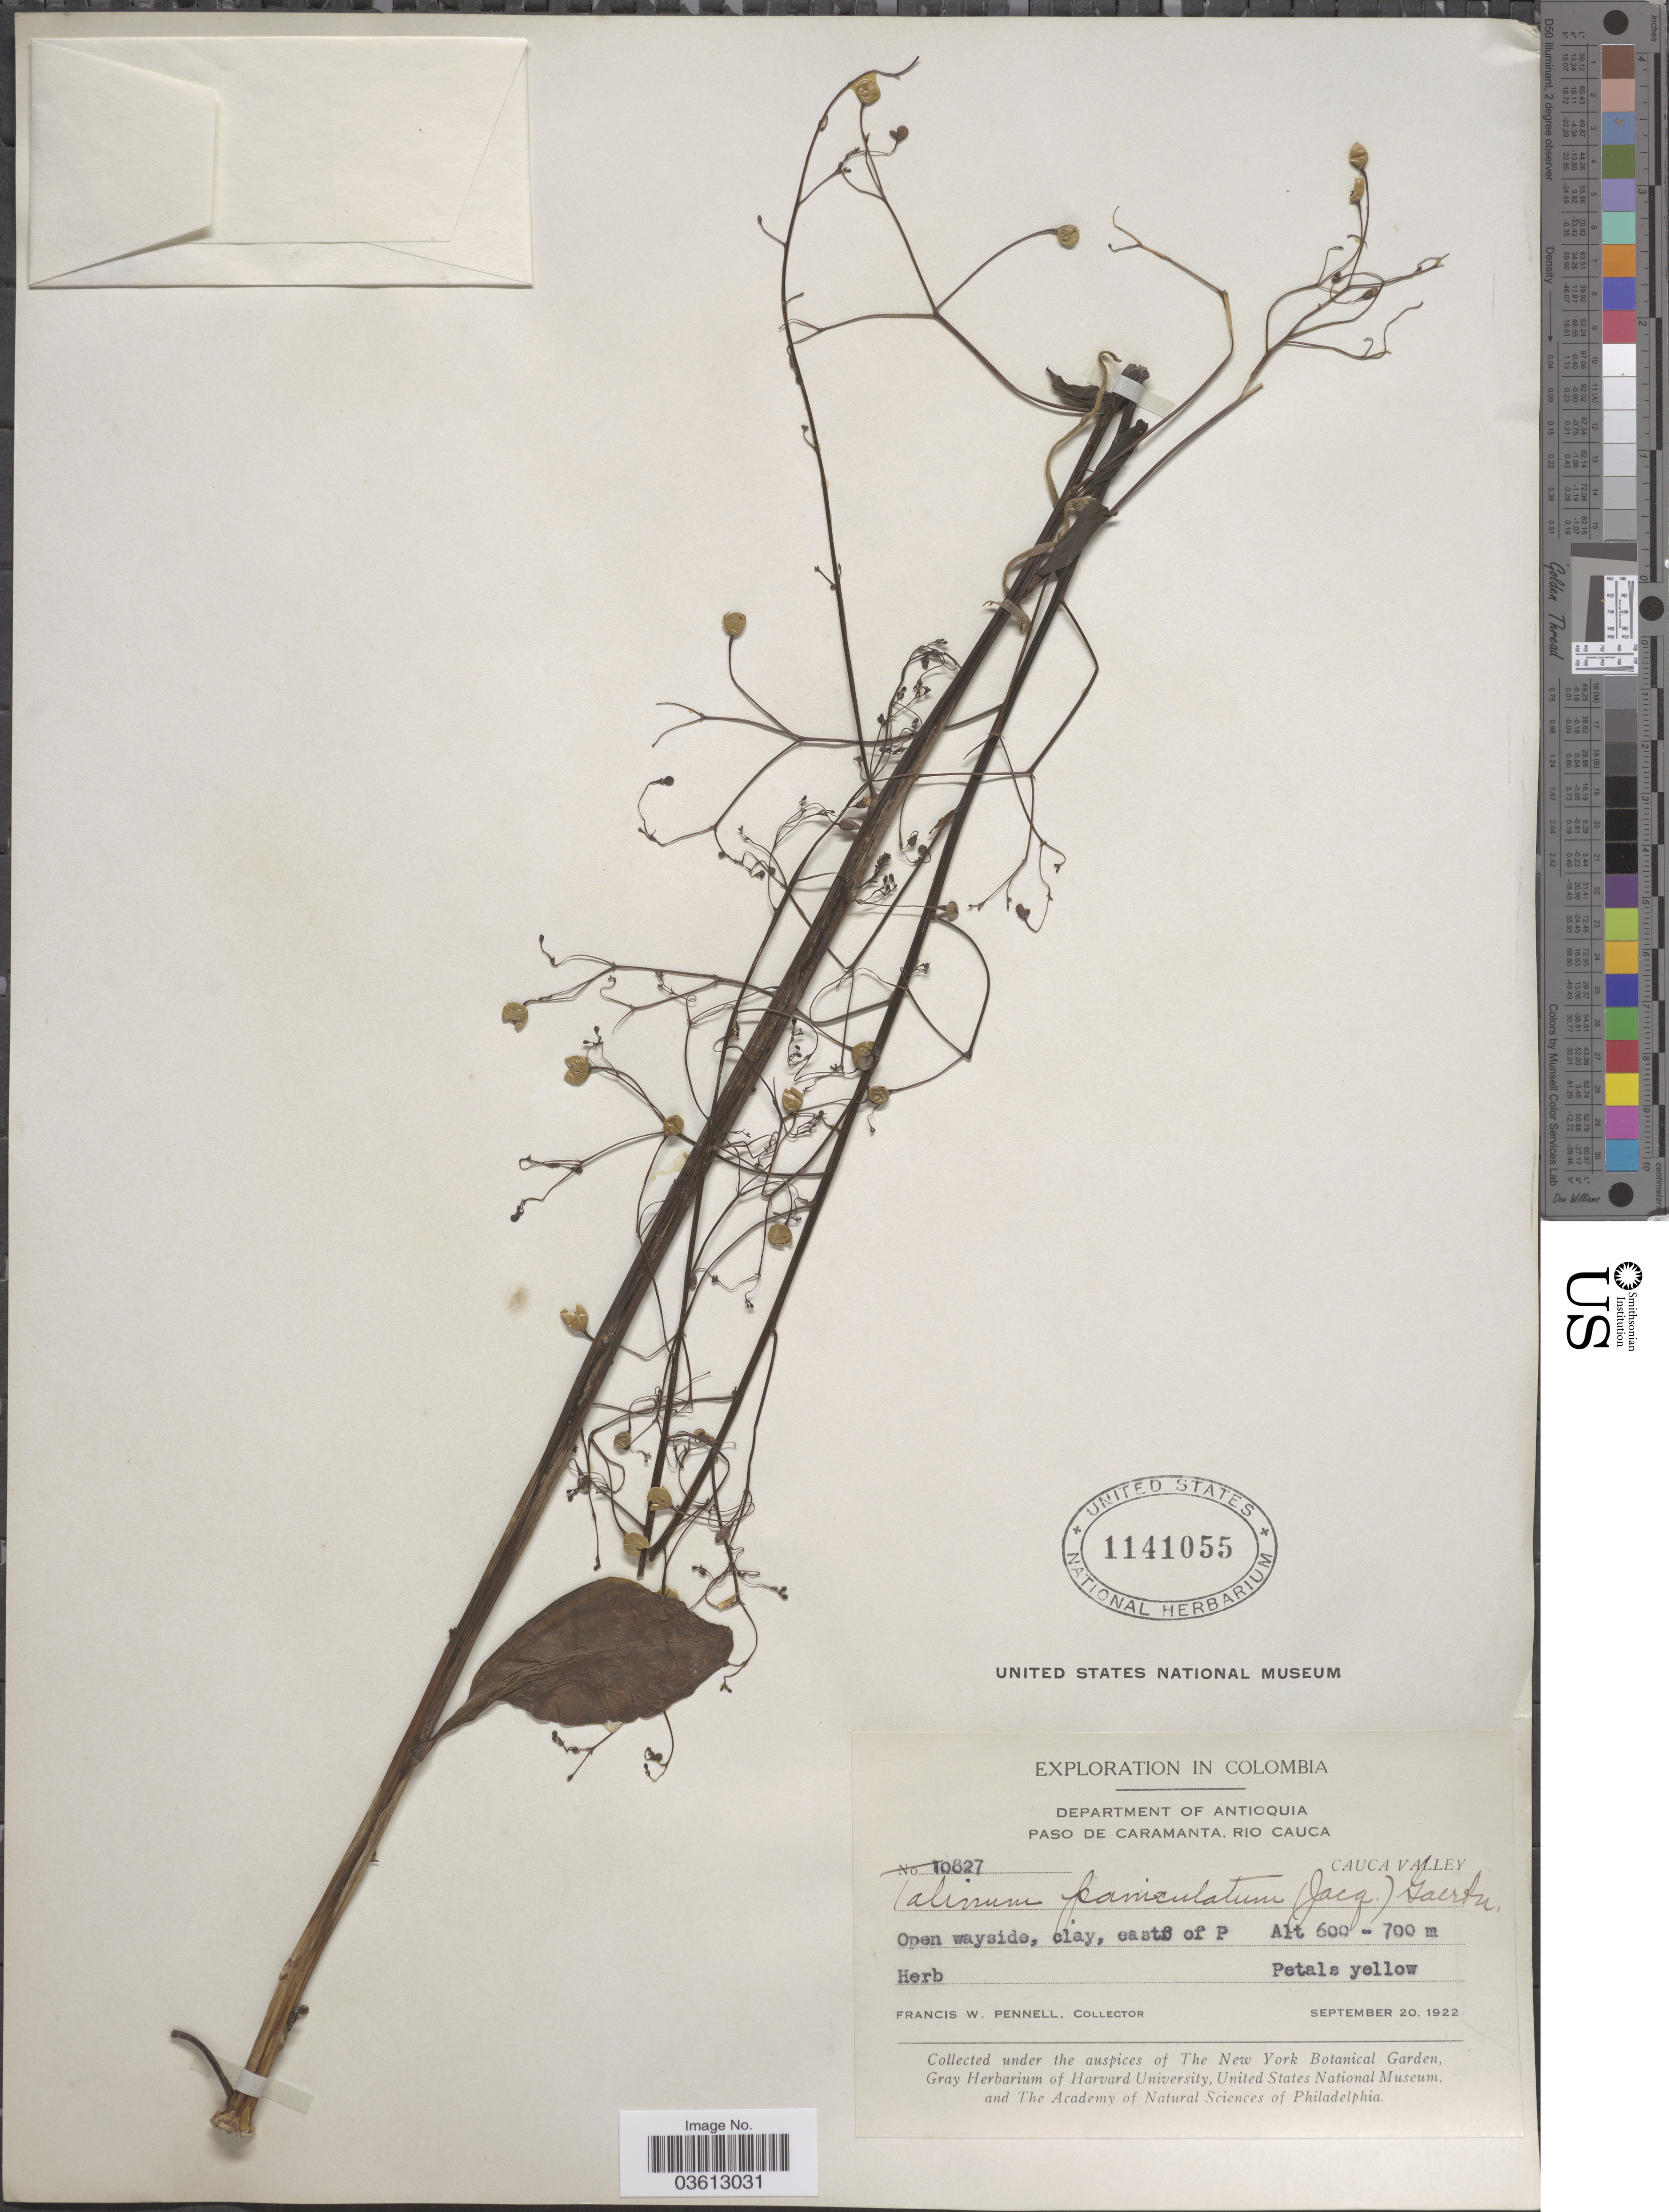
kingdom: Plantae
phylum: Tracheophyta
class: Magnoliopsida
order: Caryophyllales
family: Talinaceae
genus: Talinum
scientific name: Talinum paniculatum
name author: (Jacq.) Gaertn.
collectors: F. W. Pennell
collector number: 10827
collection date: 1922-09-20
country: Colombia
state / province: Antioquia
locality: Department of Antioquia. Paso de Caramanta, Rio Cauca. Cauca Valley. East of P.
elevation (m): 600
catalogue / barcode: US 1141055